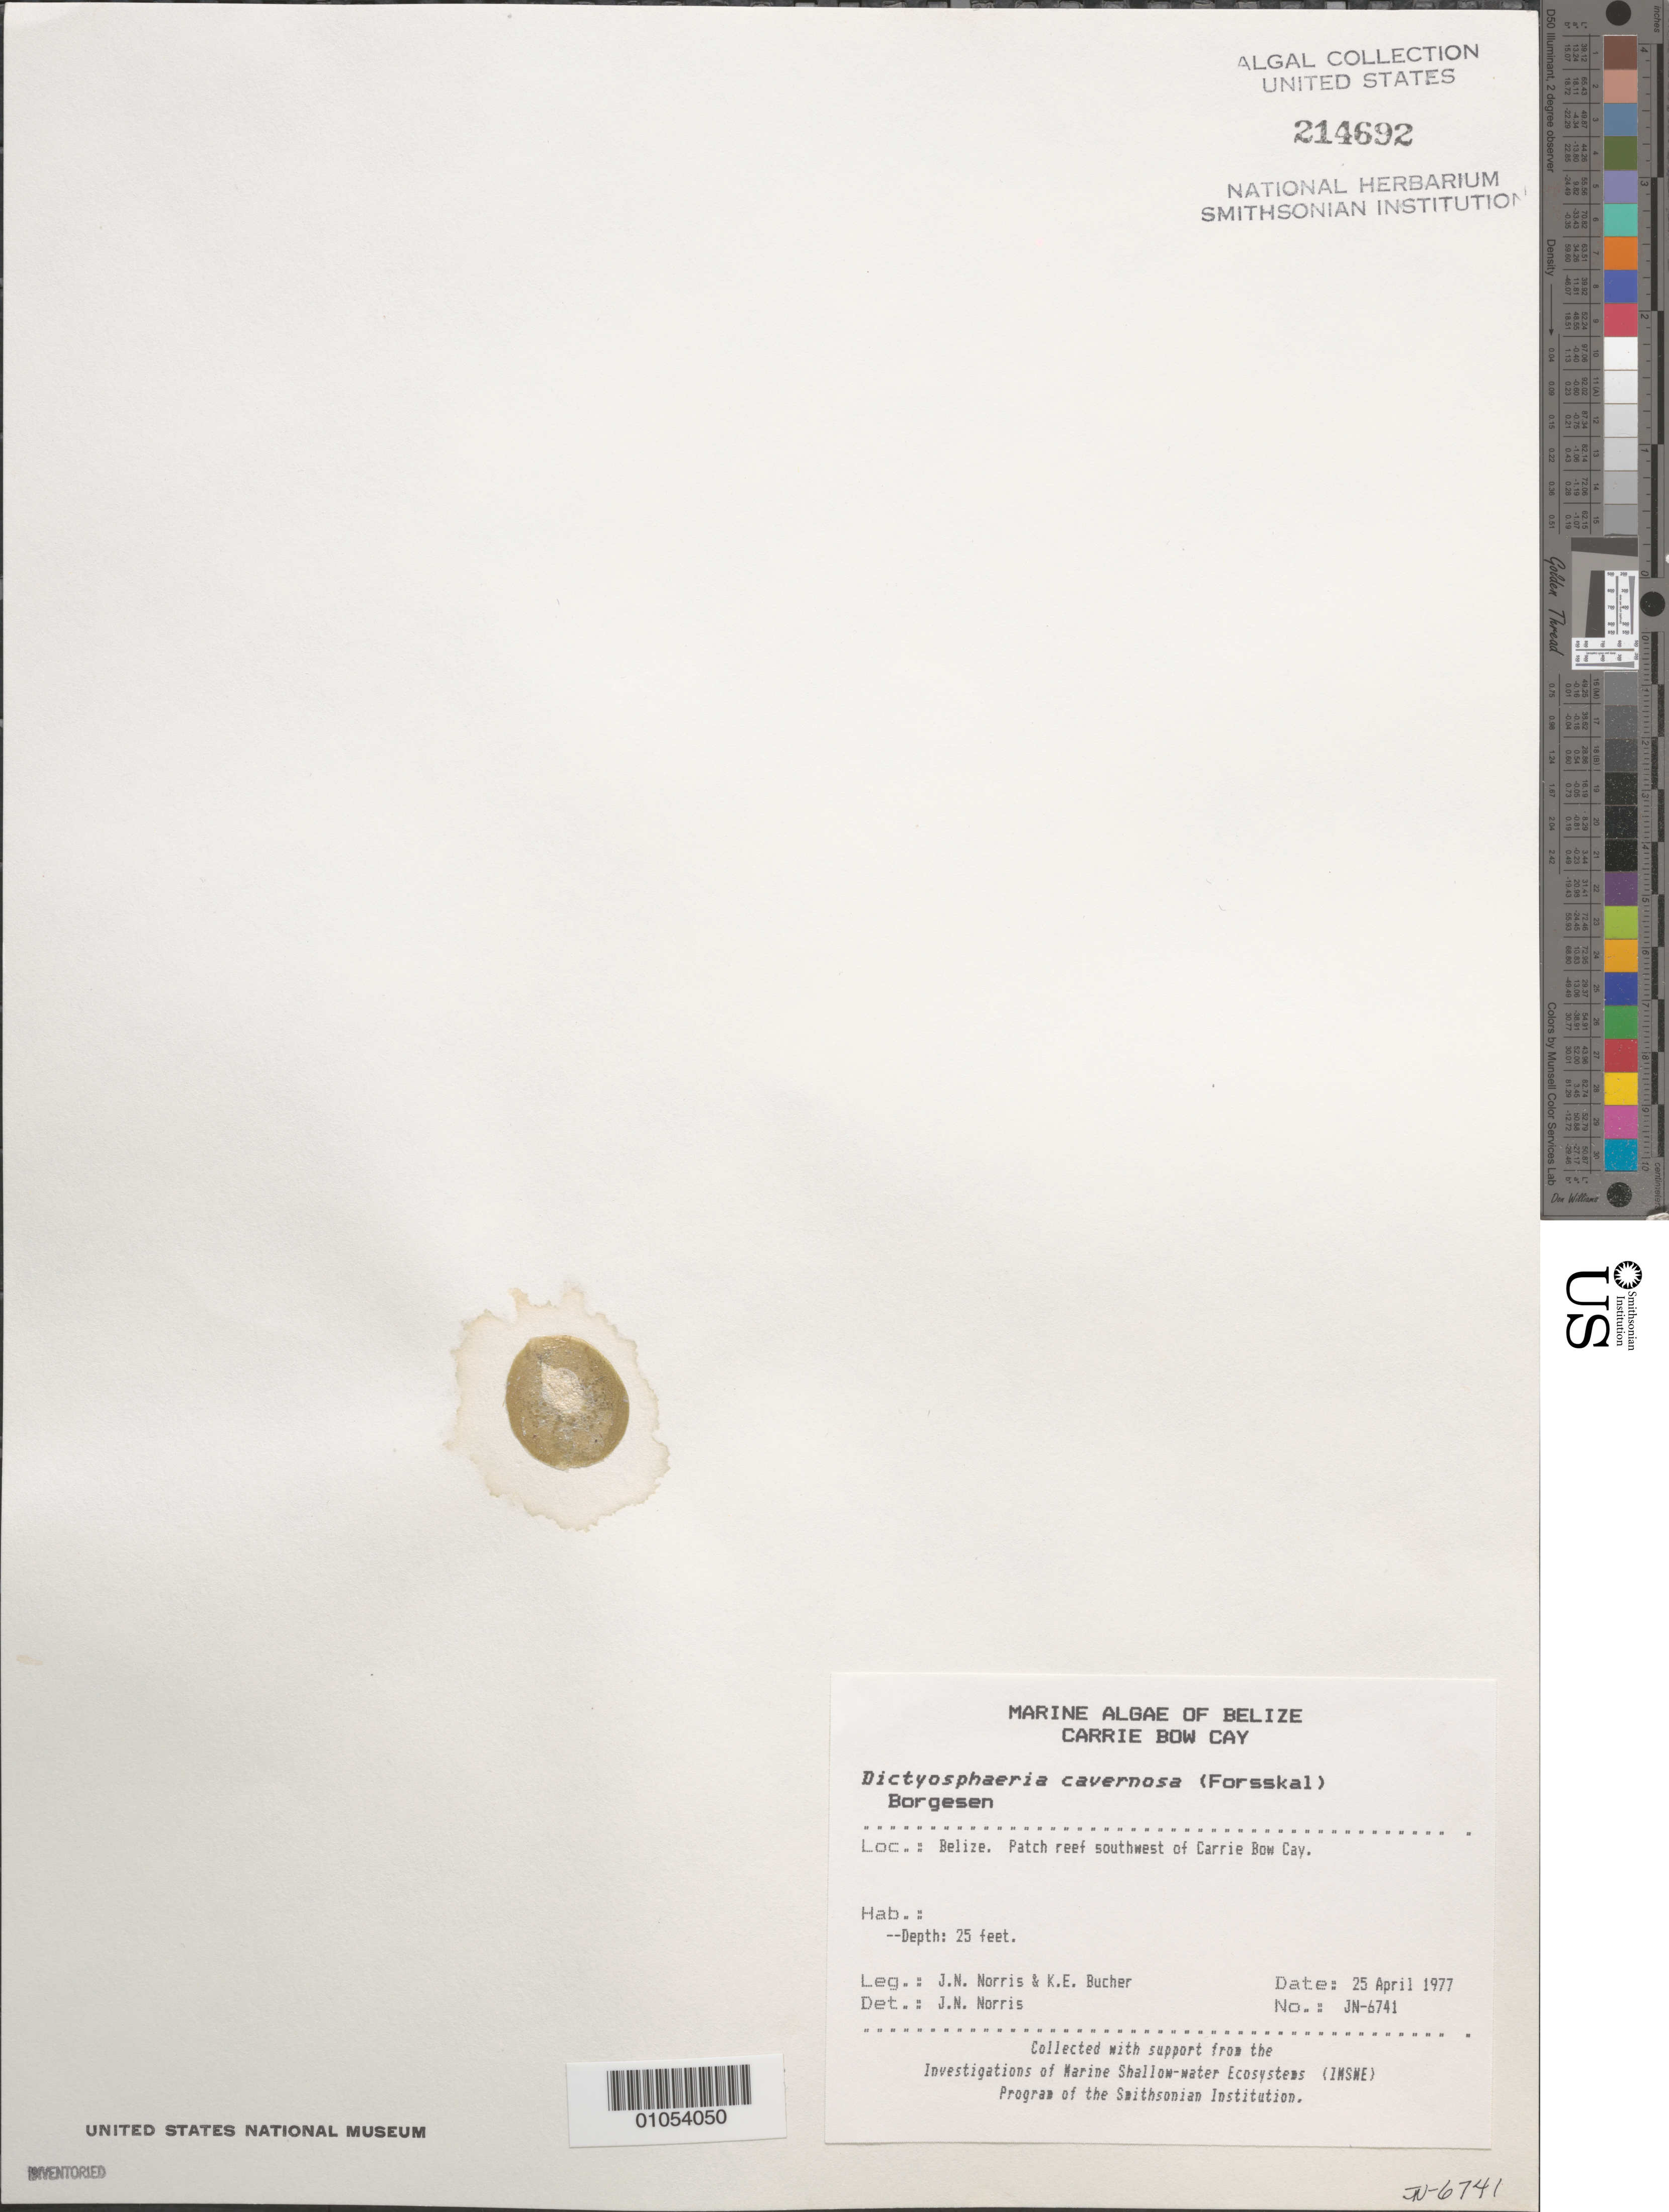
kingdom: Plantae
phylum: Chlorophyta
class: Ulvophyceae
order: Siphonocladales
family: Siphonocladaceae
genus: Dictyosphaeria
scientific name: Dictyosphaeria cavernosa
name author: (Forssk.) Børgesen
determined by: Norris, James N.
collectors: J. N. Norris & K. E. Bucher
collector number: JN-6741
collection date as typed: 25 Apr 1977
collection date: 1977-04-25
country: Belize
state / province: Stann Creek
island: Carrie Bow Cay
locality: Patch reef southwest of Carrie Bow Cay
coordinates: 16 48'N, 88 05'W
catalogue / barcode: US 214692